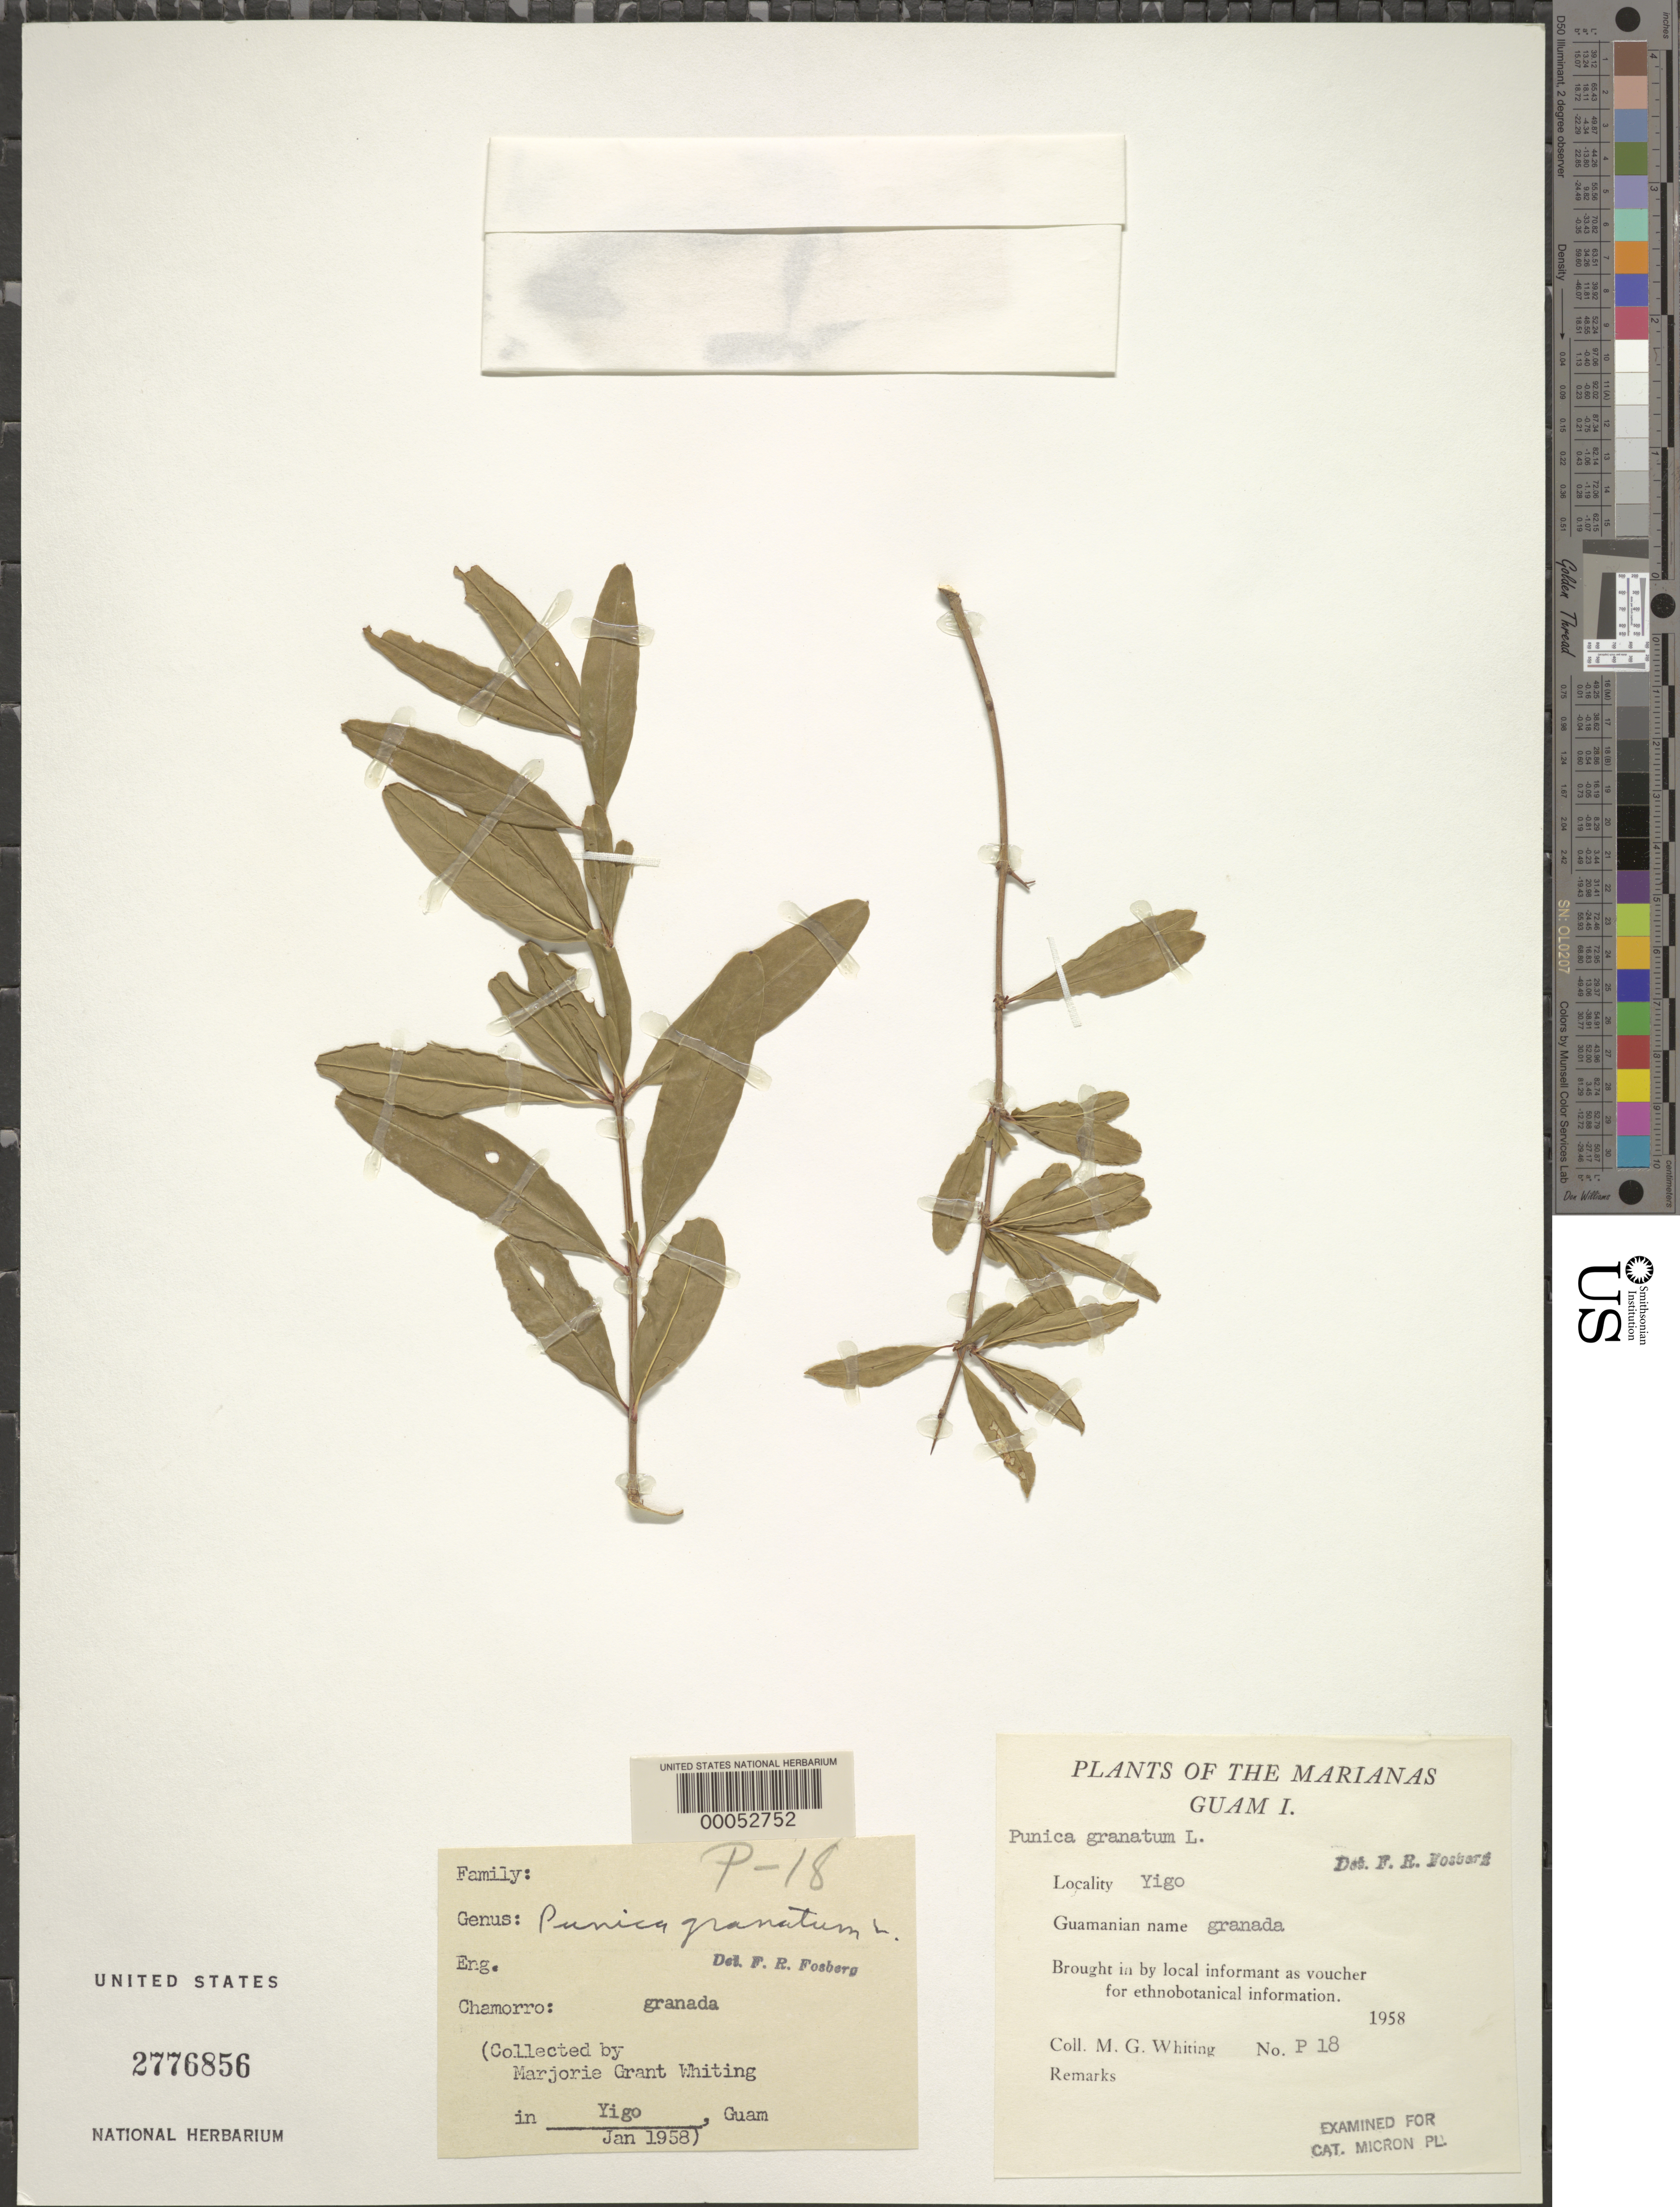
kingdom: Plantae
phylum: Tracheophyta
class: Magnoliopsida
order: Myrtales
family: Lythraceae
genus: Punica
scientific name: Punica granatum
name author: L.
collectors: M. Whiting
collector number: P 18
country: Guam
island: Guam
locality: Yigo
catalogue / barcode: US 2776856